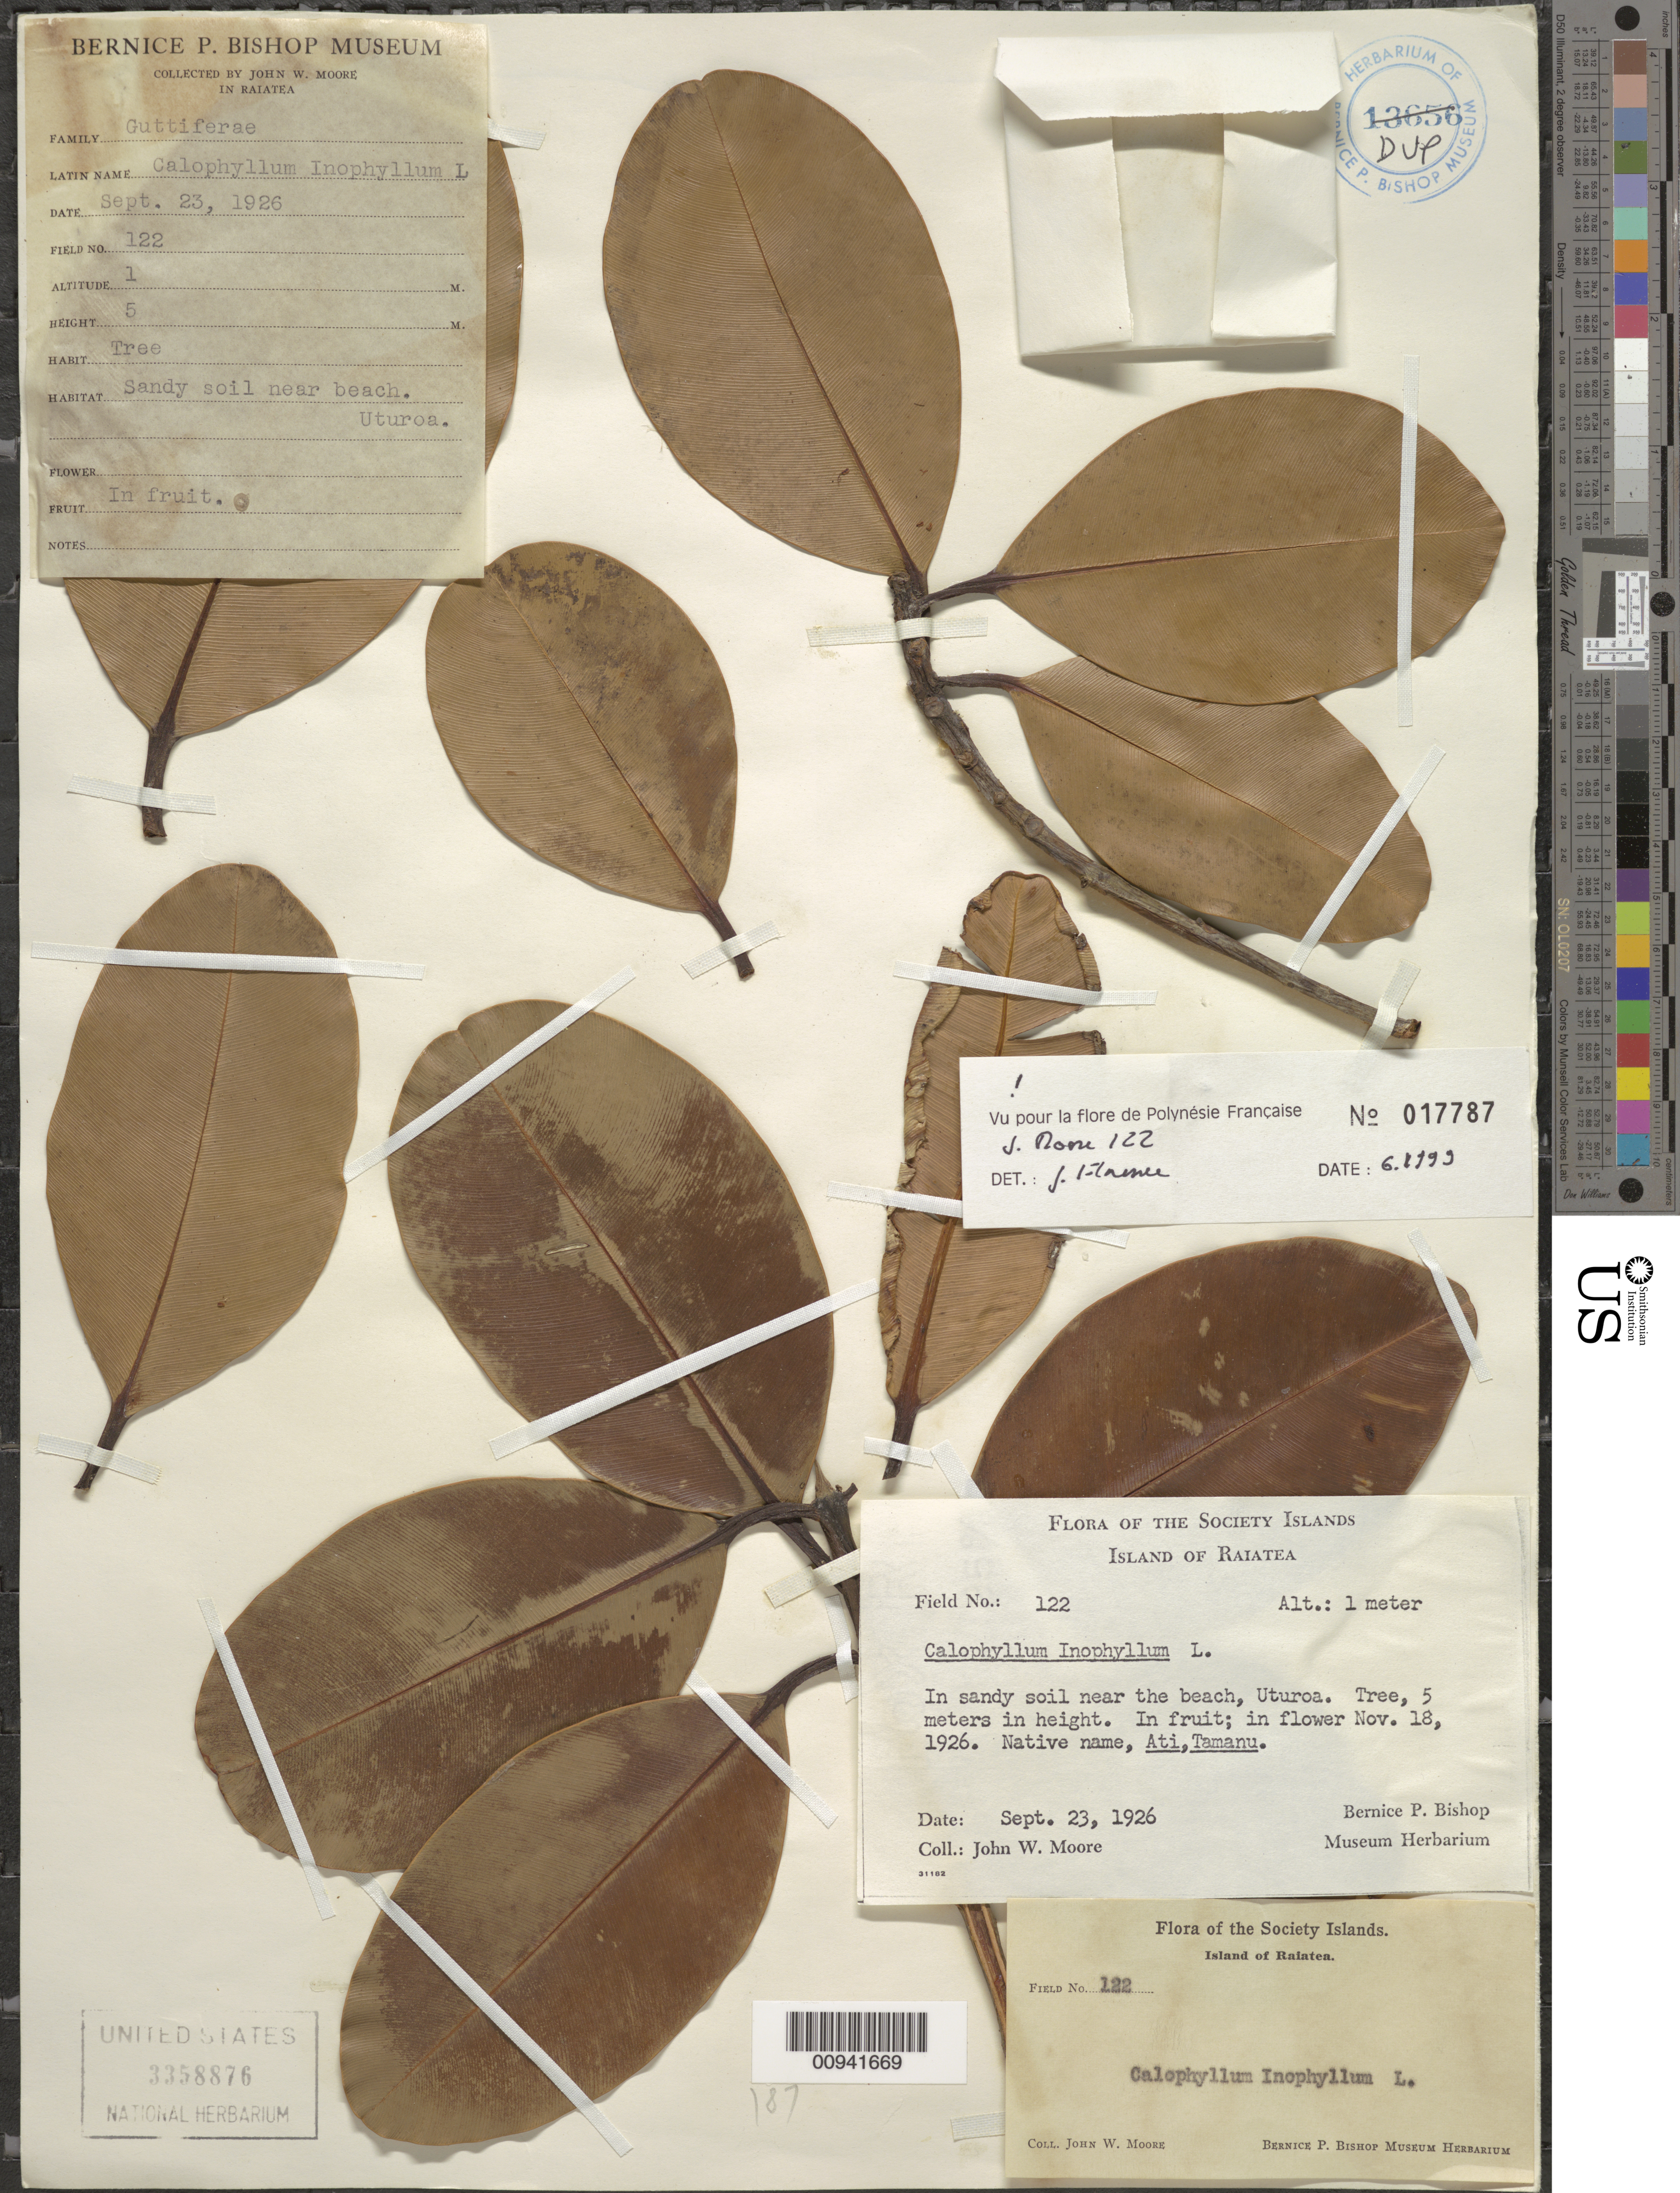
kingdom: Plantae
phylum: Tracheophyta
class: Magnoliopsida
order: Malpighiales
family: Calophyllaceae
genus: Calophyllum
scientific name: Calophyllum inophyllum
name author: L.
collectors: J. W. Moore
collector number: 122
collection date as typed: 23 Sep 1926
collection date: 1926-09-23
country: French Polynesia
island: Raiatea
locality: Near beach, Uturoa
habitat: Sandy soil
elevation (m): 1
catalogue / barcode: US 3358876